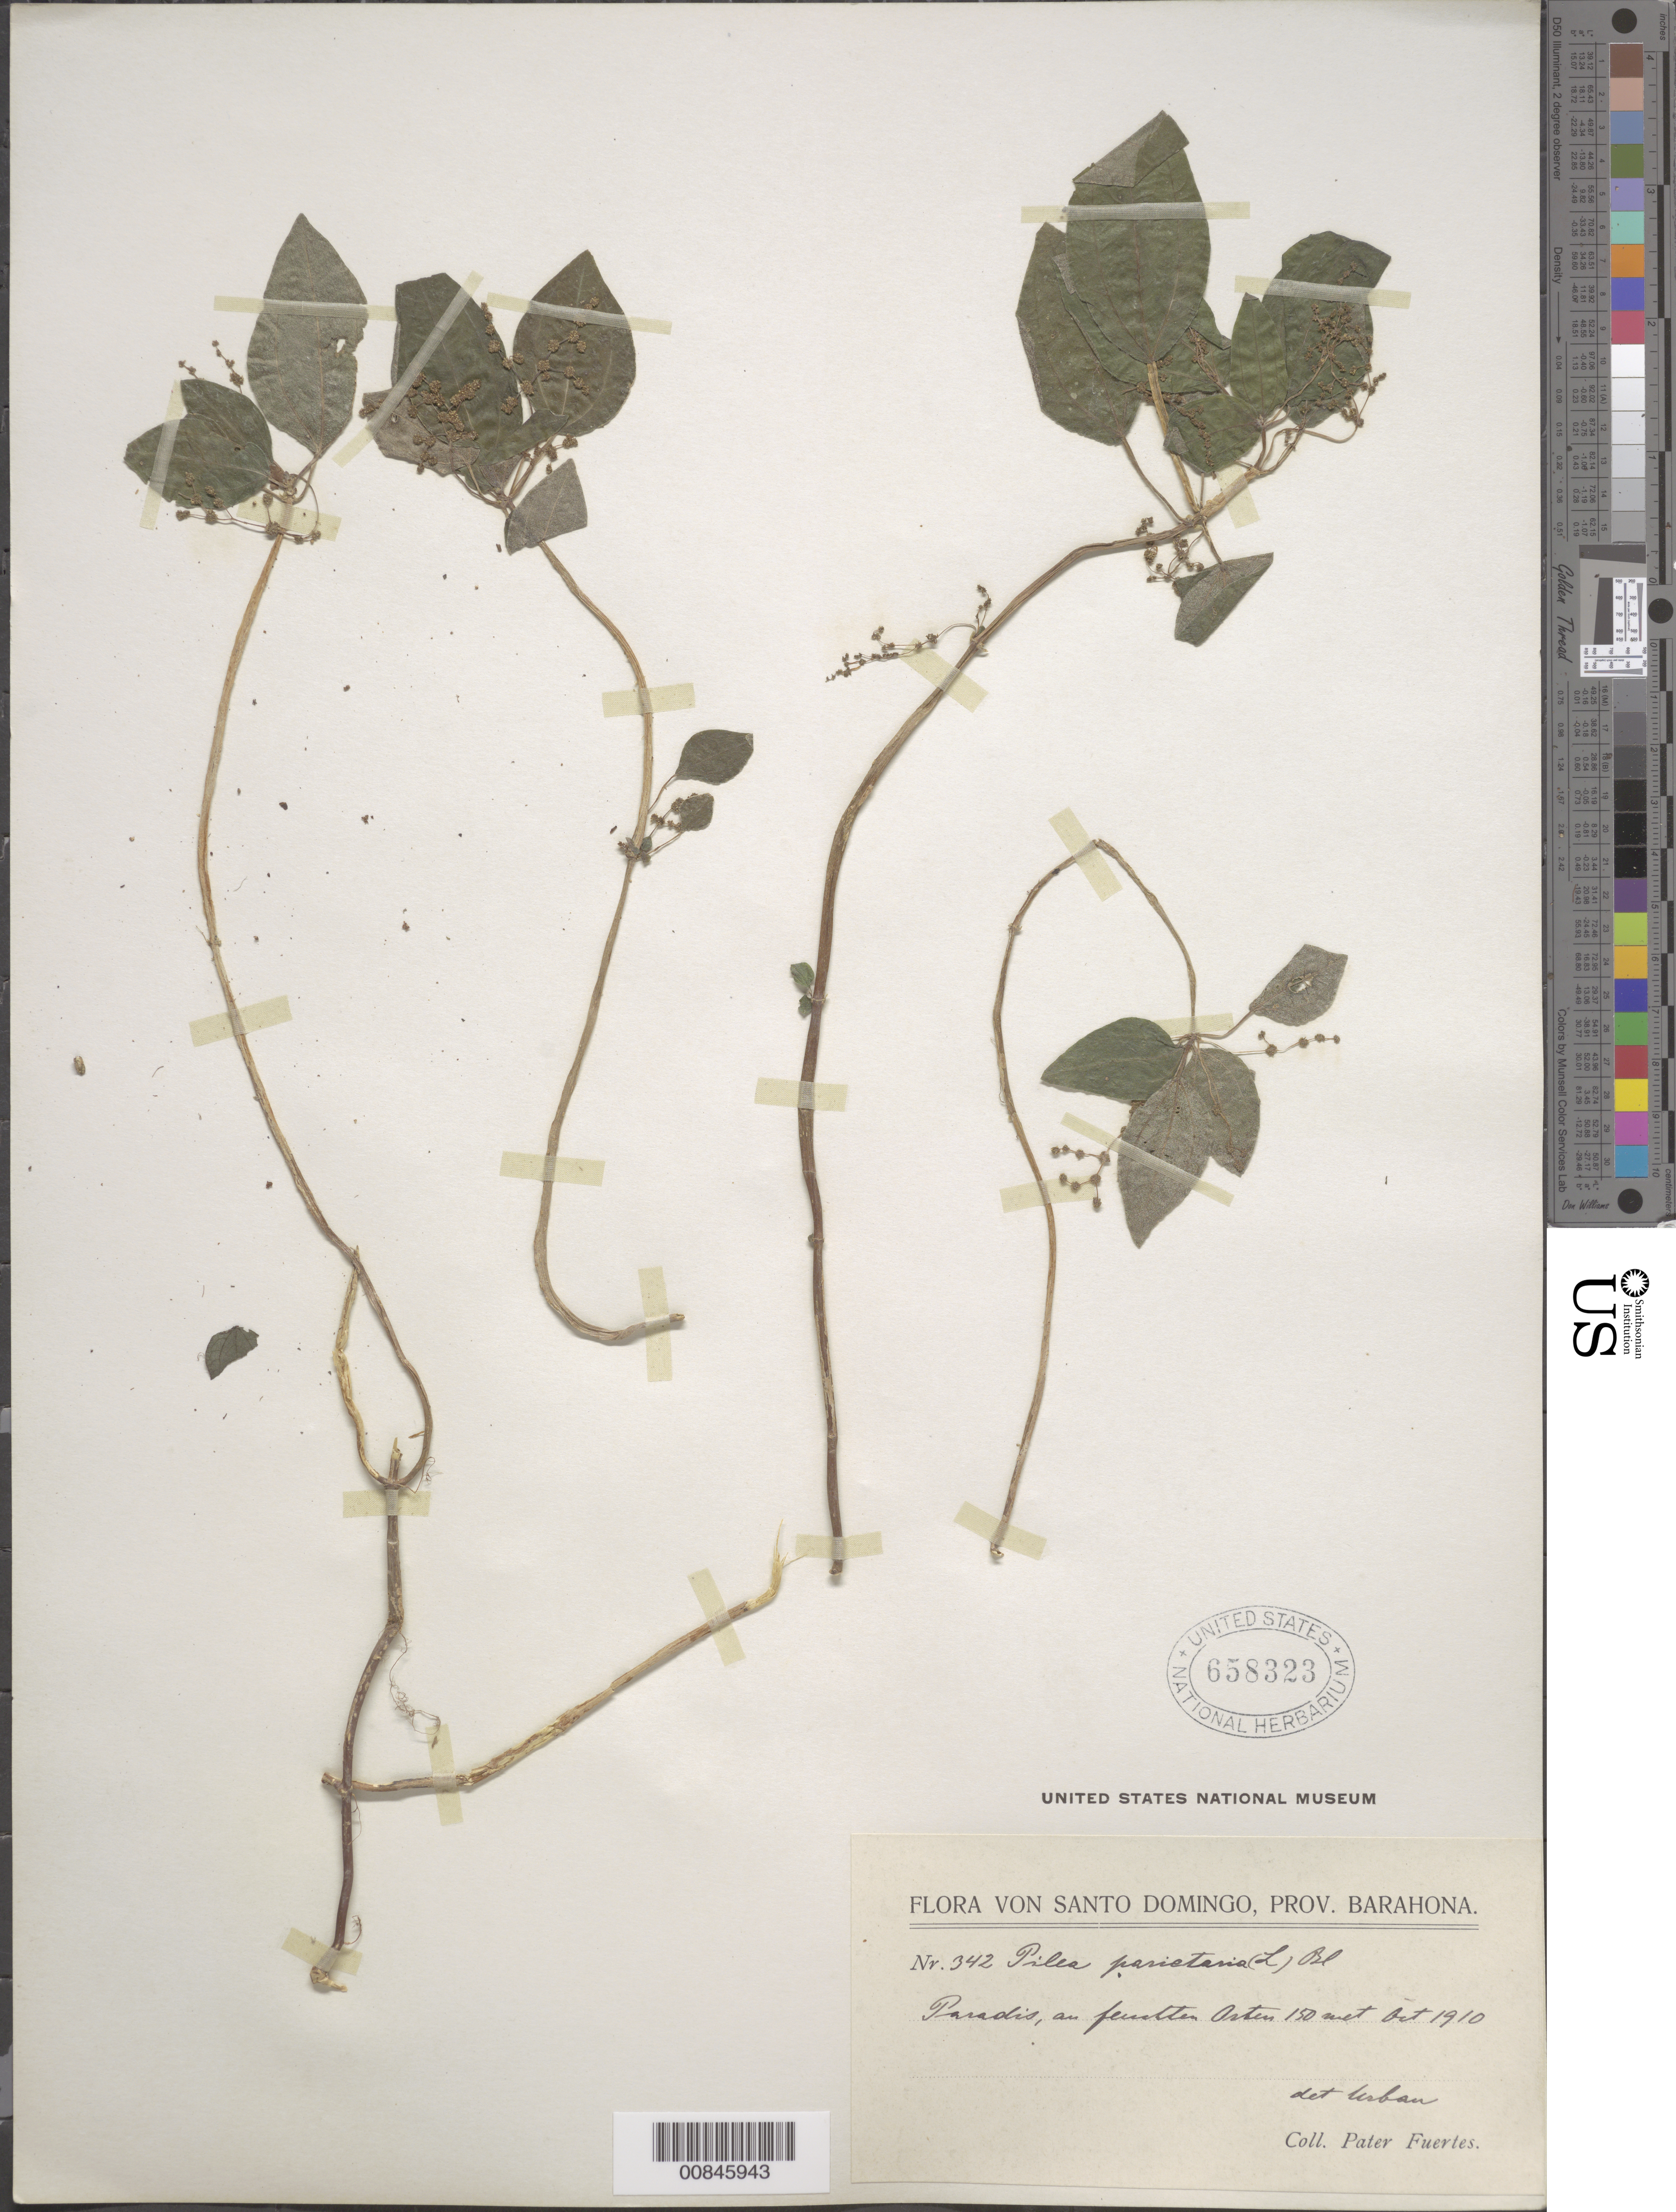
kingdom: Plantae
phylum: Tracheophyta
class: Magnoliopsida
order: Rosales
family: Urticaceae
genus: Pilea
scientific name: Pilea parietaria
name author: (L.) Blume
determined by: Urban, Ignatz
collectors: M. D. Fuertes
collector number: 342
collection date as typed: Oct 1910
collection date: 1910-10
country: Dominican Republic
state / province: Barahona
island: Hispaniola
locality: Paradis.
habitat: Am feuchten Orten.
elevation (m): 150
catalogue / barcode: US 658323